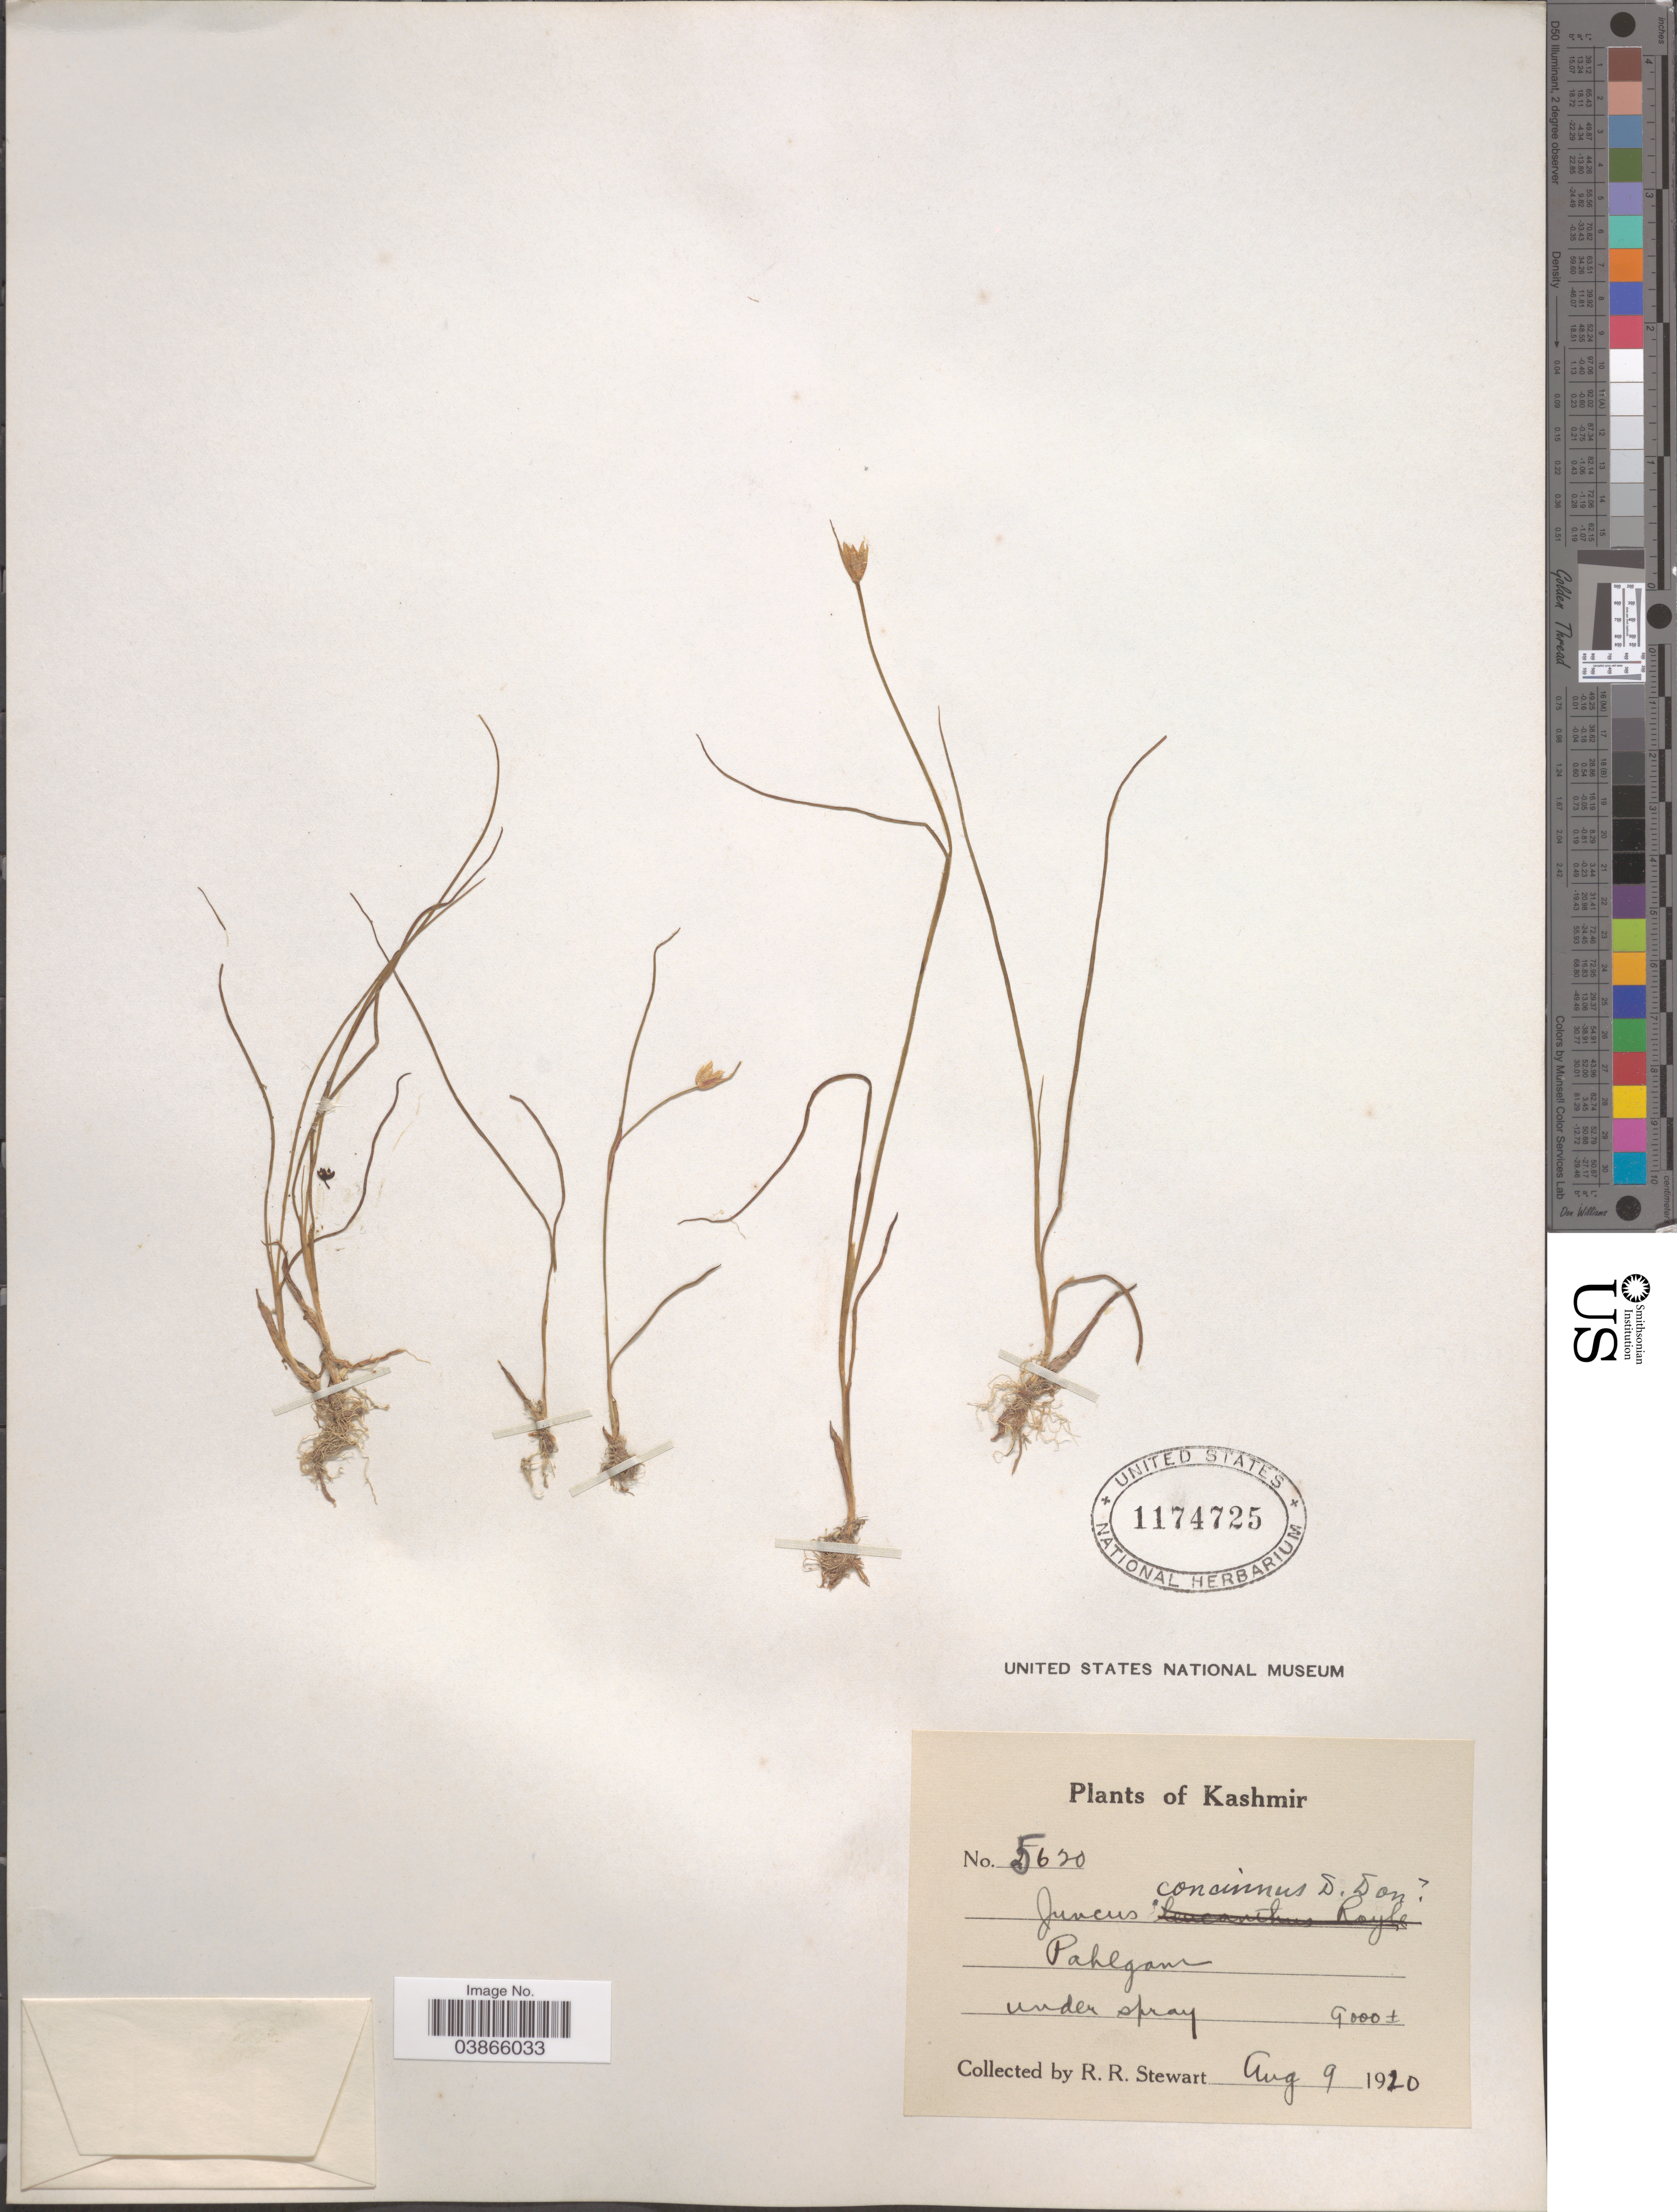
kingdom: Plantae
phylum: Tracheophyta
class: Liliopsida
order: Poales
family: Juncaceae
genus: Juncus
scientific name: Juncus concinnus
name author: D. Don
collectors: R. Stewart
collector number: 5620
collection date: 1920-08-09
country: India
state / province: Jammu and Kashmir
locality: Kashmir. Pahlgam.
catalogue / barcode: US 1174725